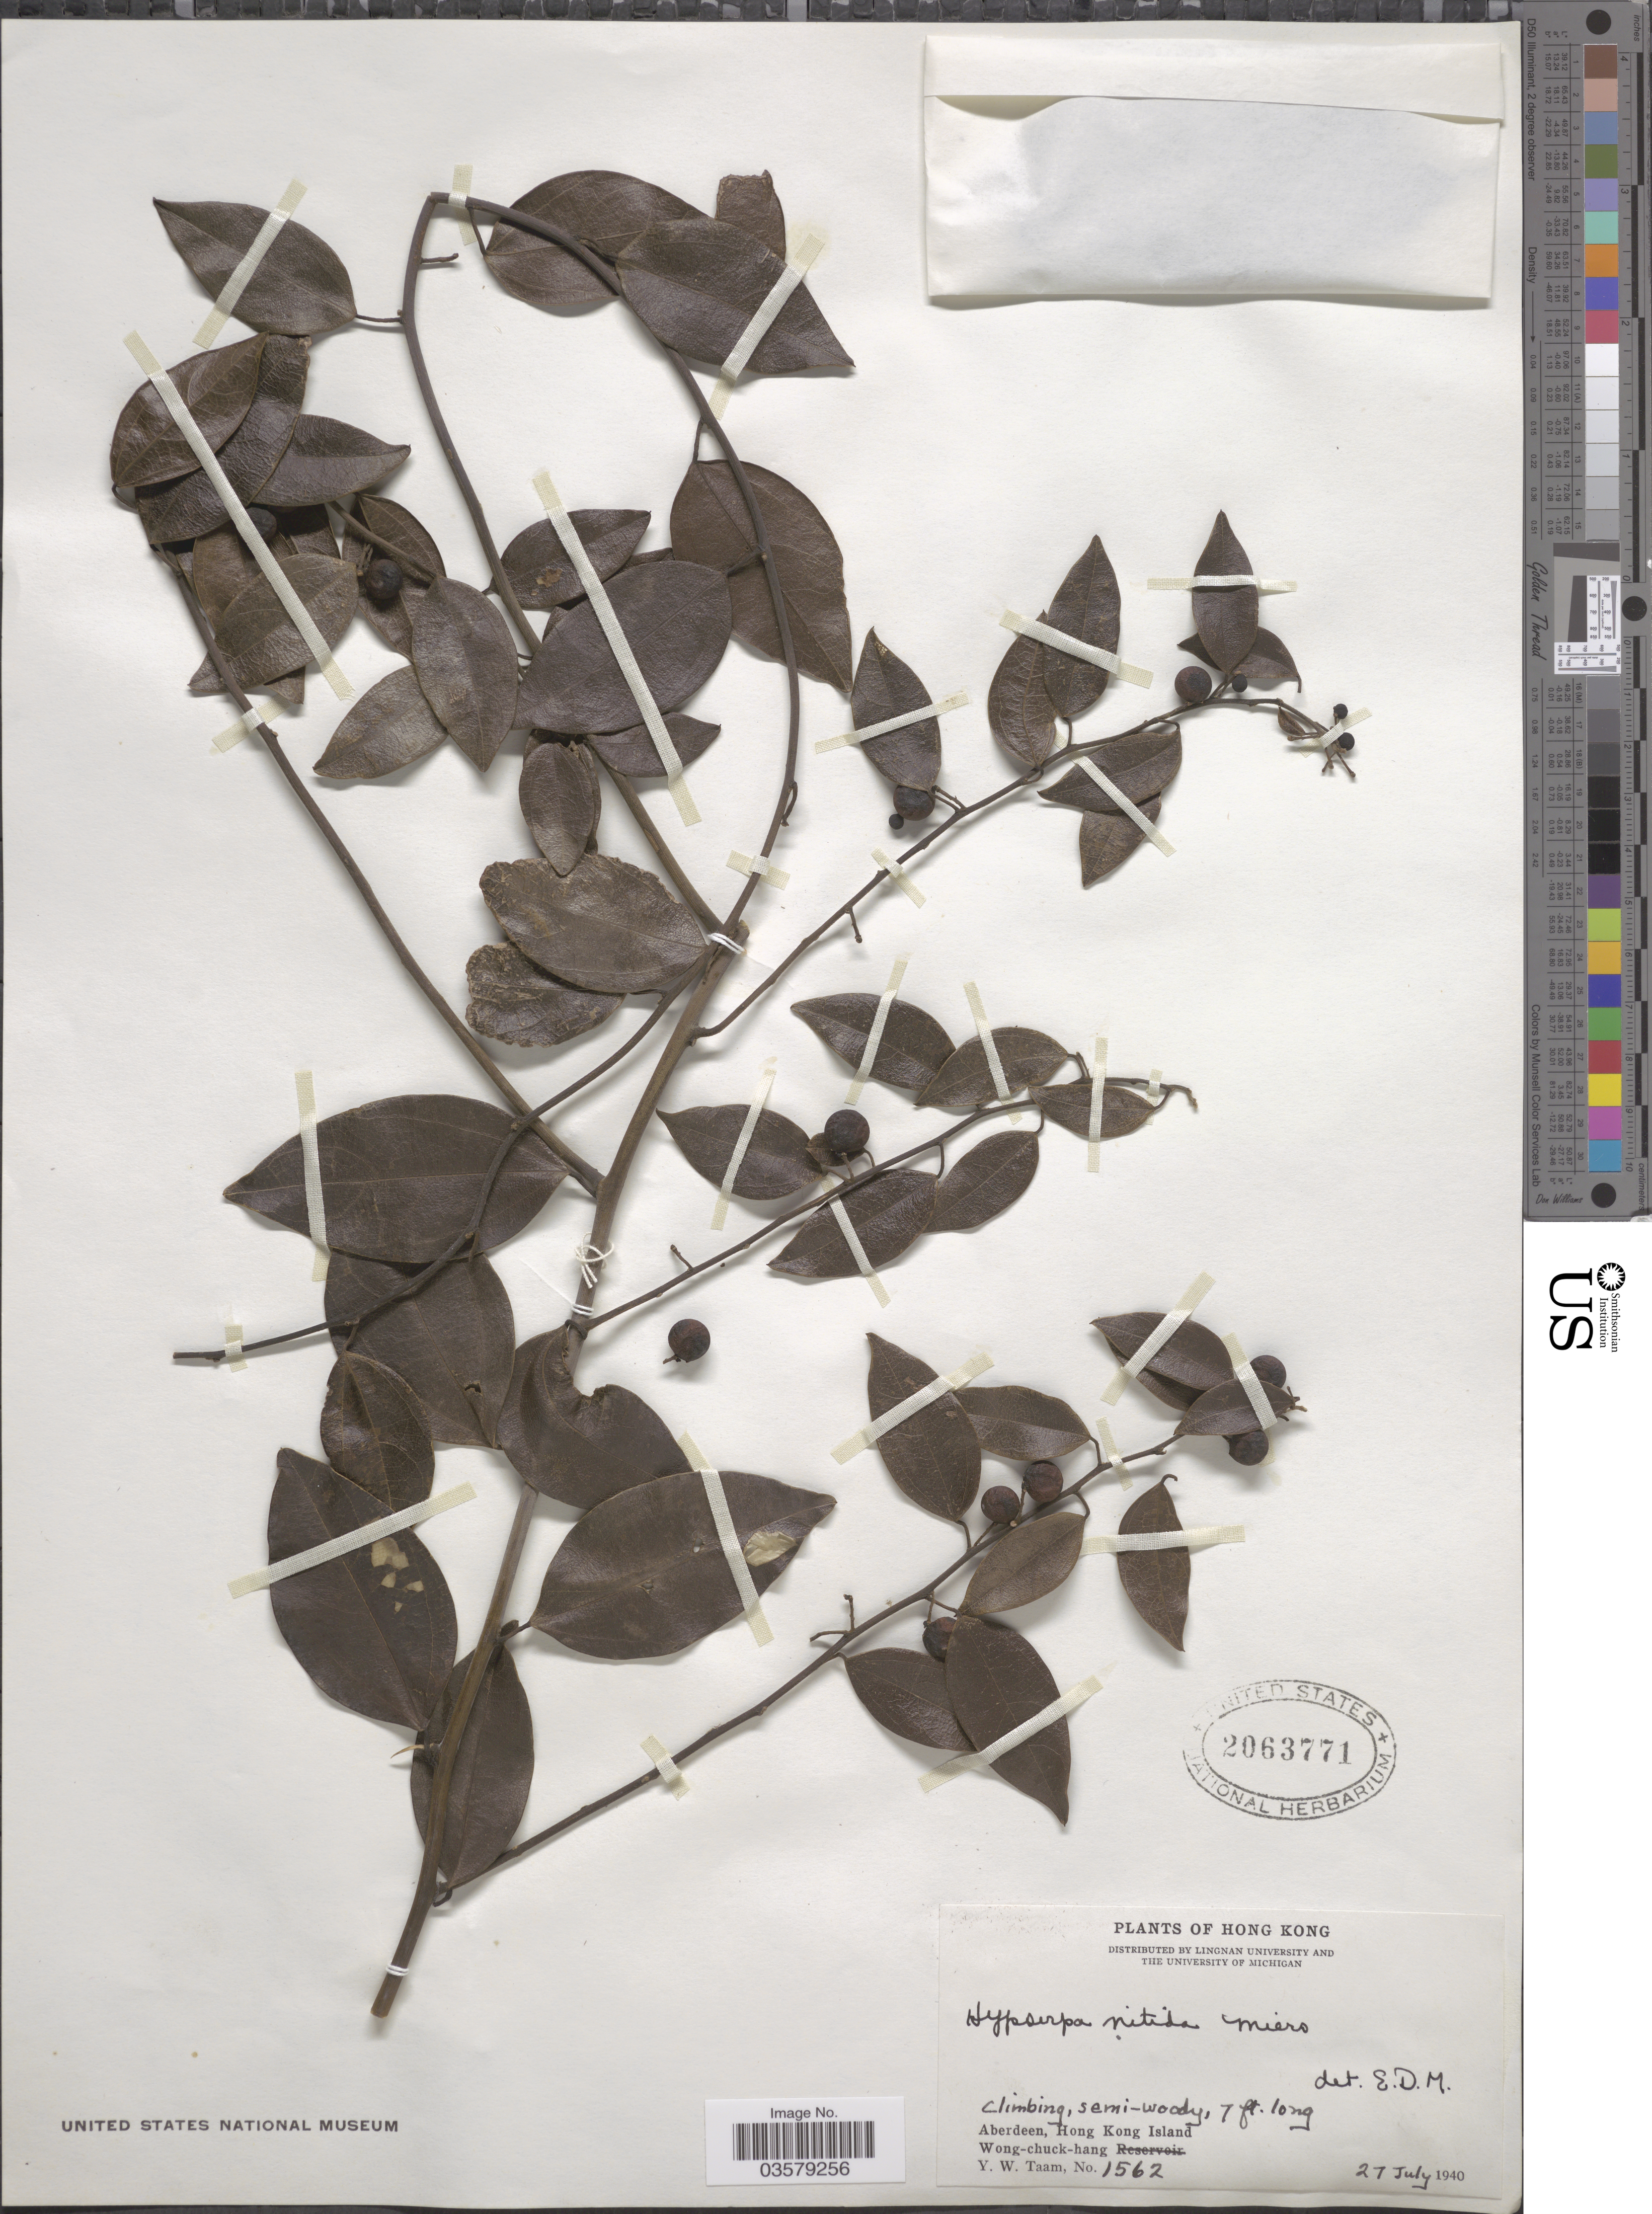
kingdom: Plantae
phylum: Tracheophyta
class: Magnoliopsida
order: Ranunculales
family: Menispermaceae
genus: Hypserpa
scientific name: Hypserpa nitida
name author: Miers ex Benth.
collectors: Y. W. Taam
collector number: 1562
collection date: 1940-07-27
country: China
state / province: Hong Kong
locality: Aberdeen, Hong Kong Island. Wong-chuck-hang.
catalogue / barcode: US 2063771